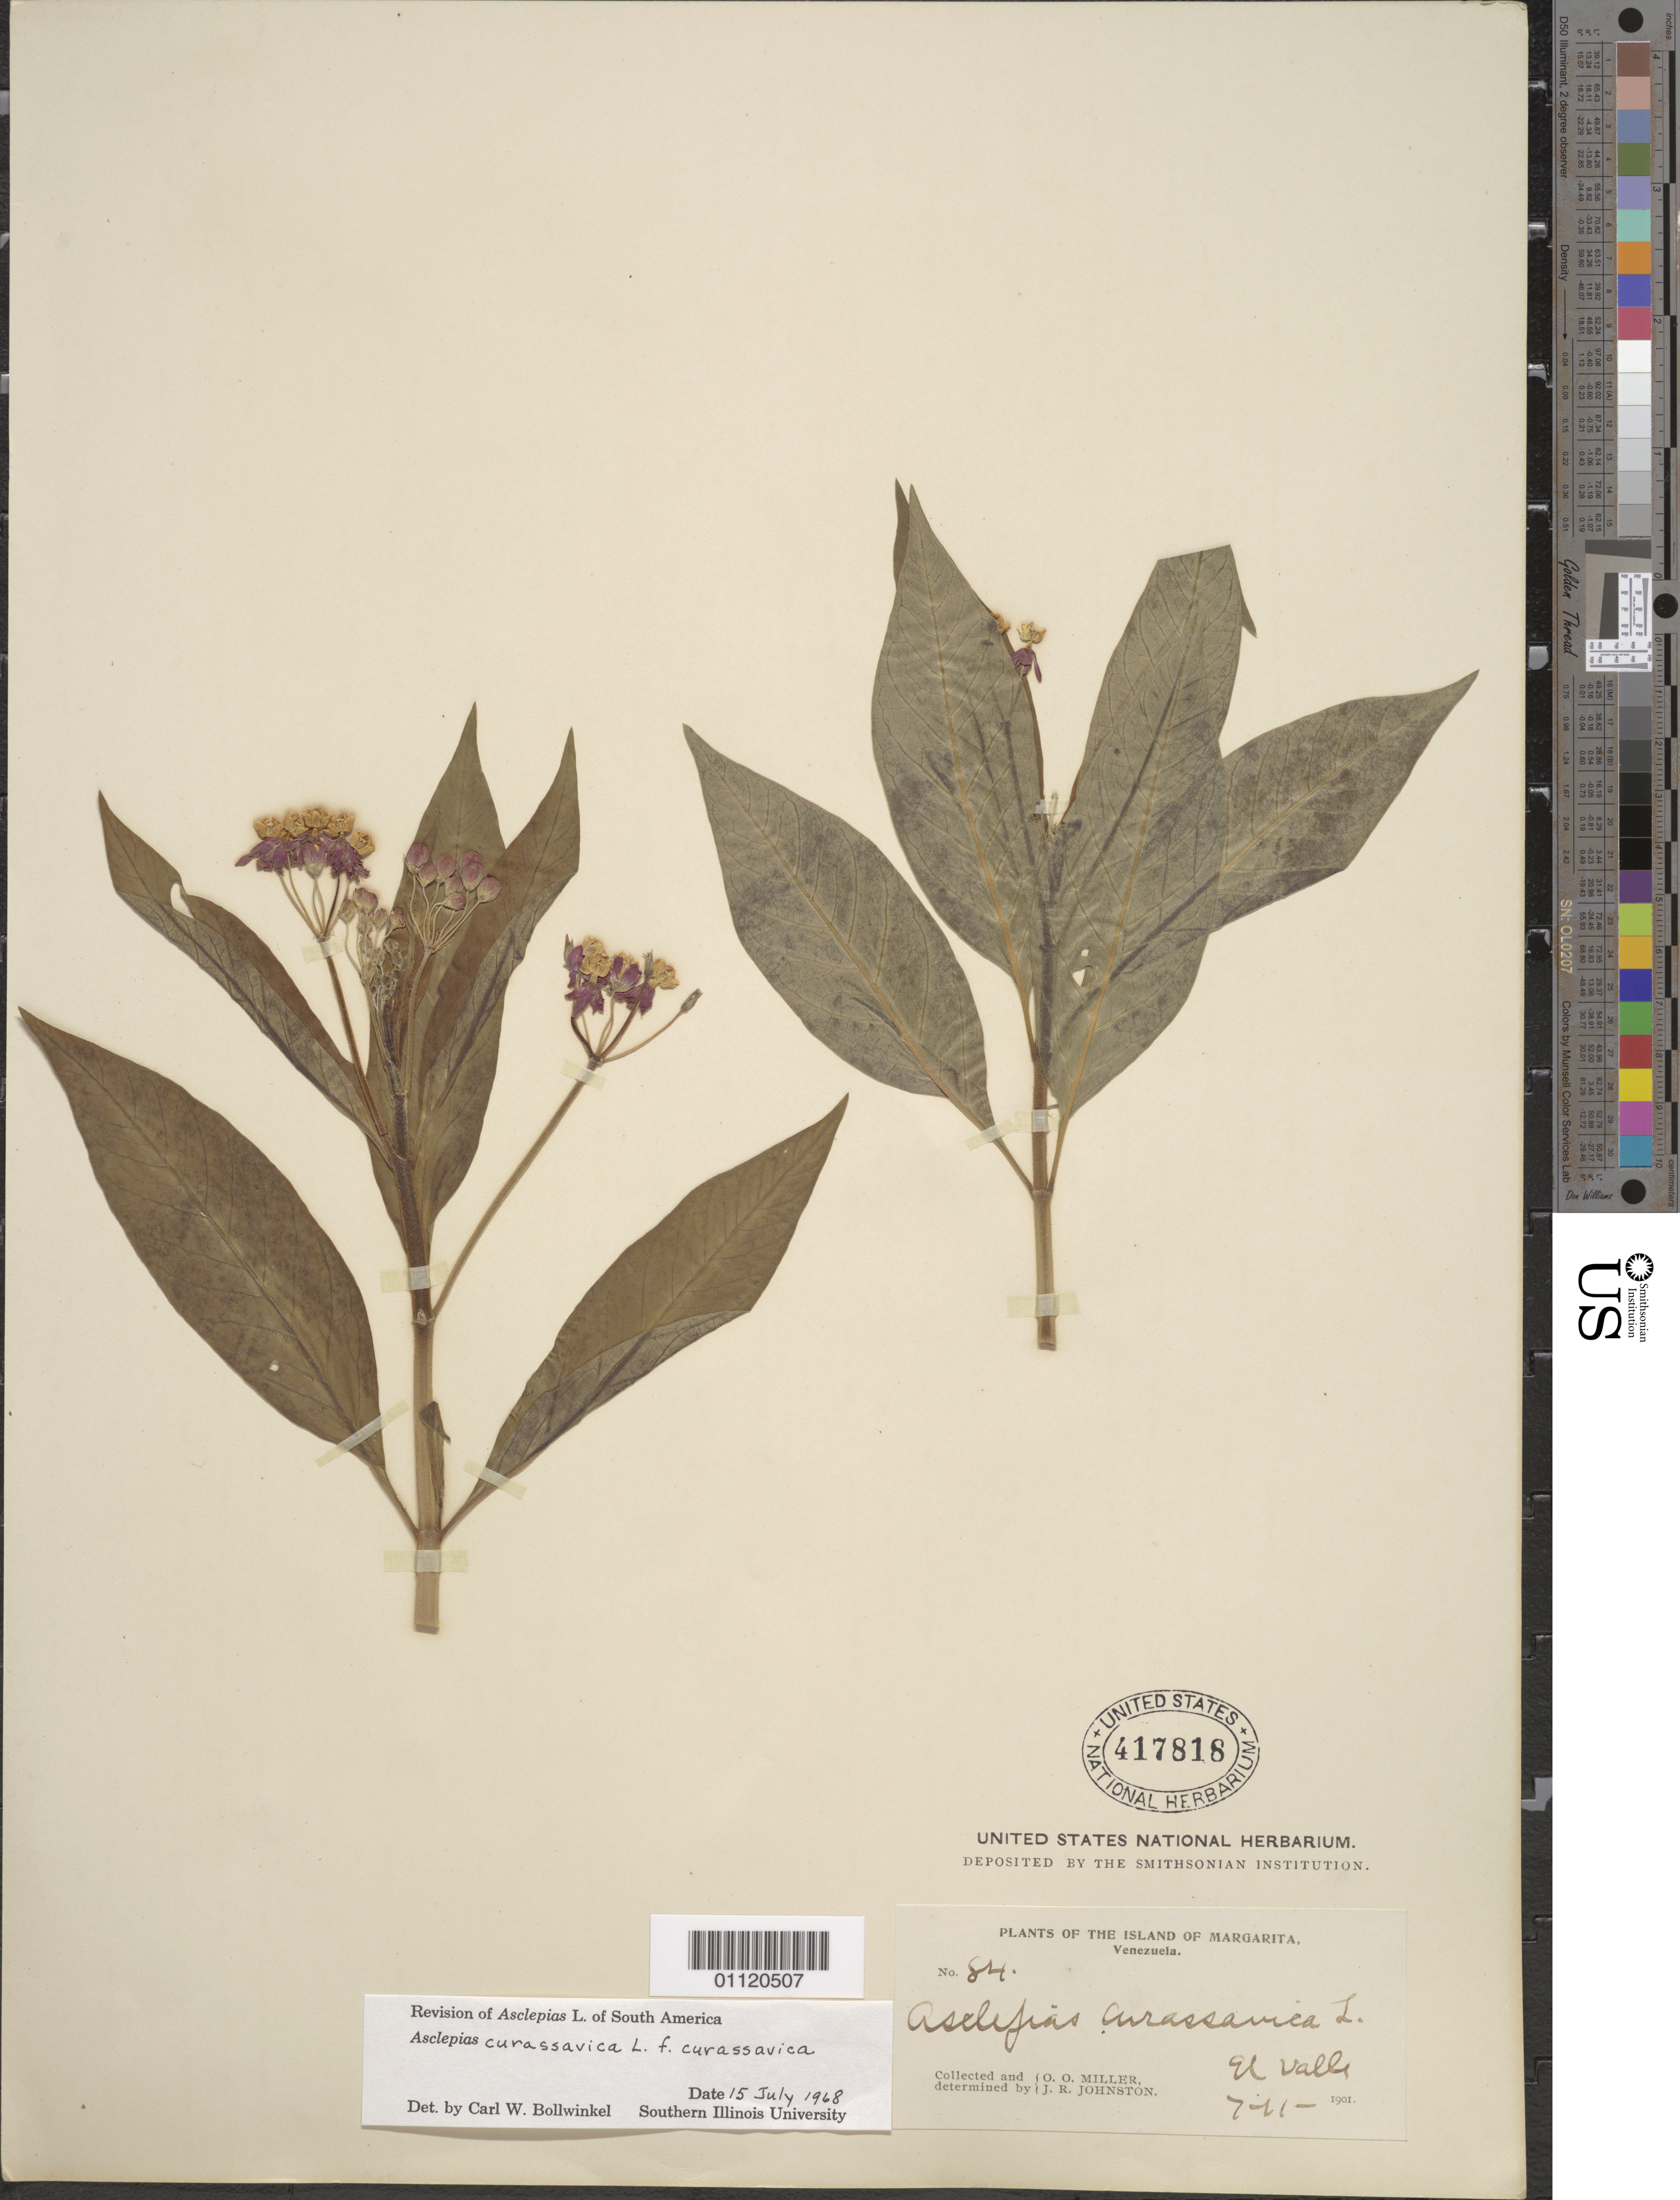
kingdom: Plantae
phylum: Tracheophyta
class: Magnoliopsida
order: Gentianales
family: Apocynaceae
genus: Asclepias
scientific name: Asclepias curassavica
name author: L.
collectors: O. O. Miller & J. R. Johnson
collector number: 84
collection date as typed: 11 Jul 1901 or 07 Nov 1901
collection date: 1901-07-11 or 1901-11-07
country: Venezuela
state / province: Nueva Esparta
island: Margarita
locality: El Valle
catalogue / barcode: US 417818